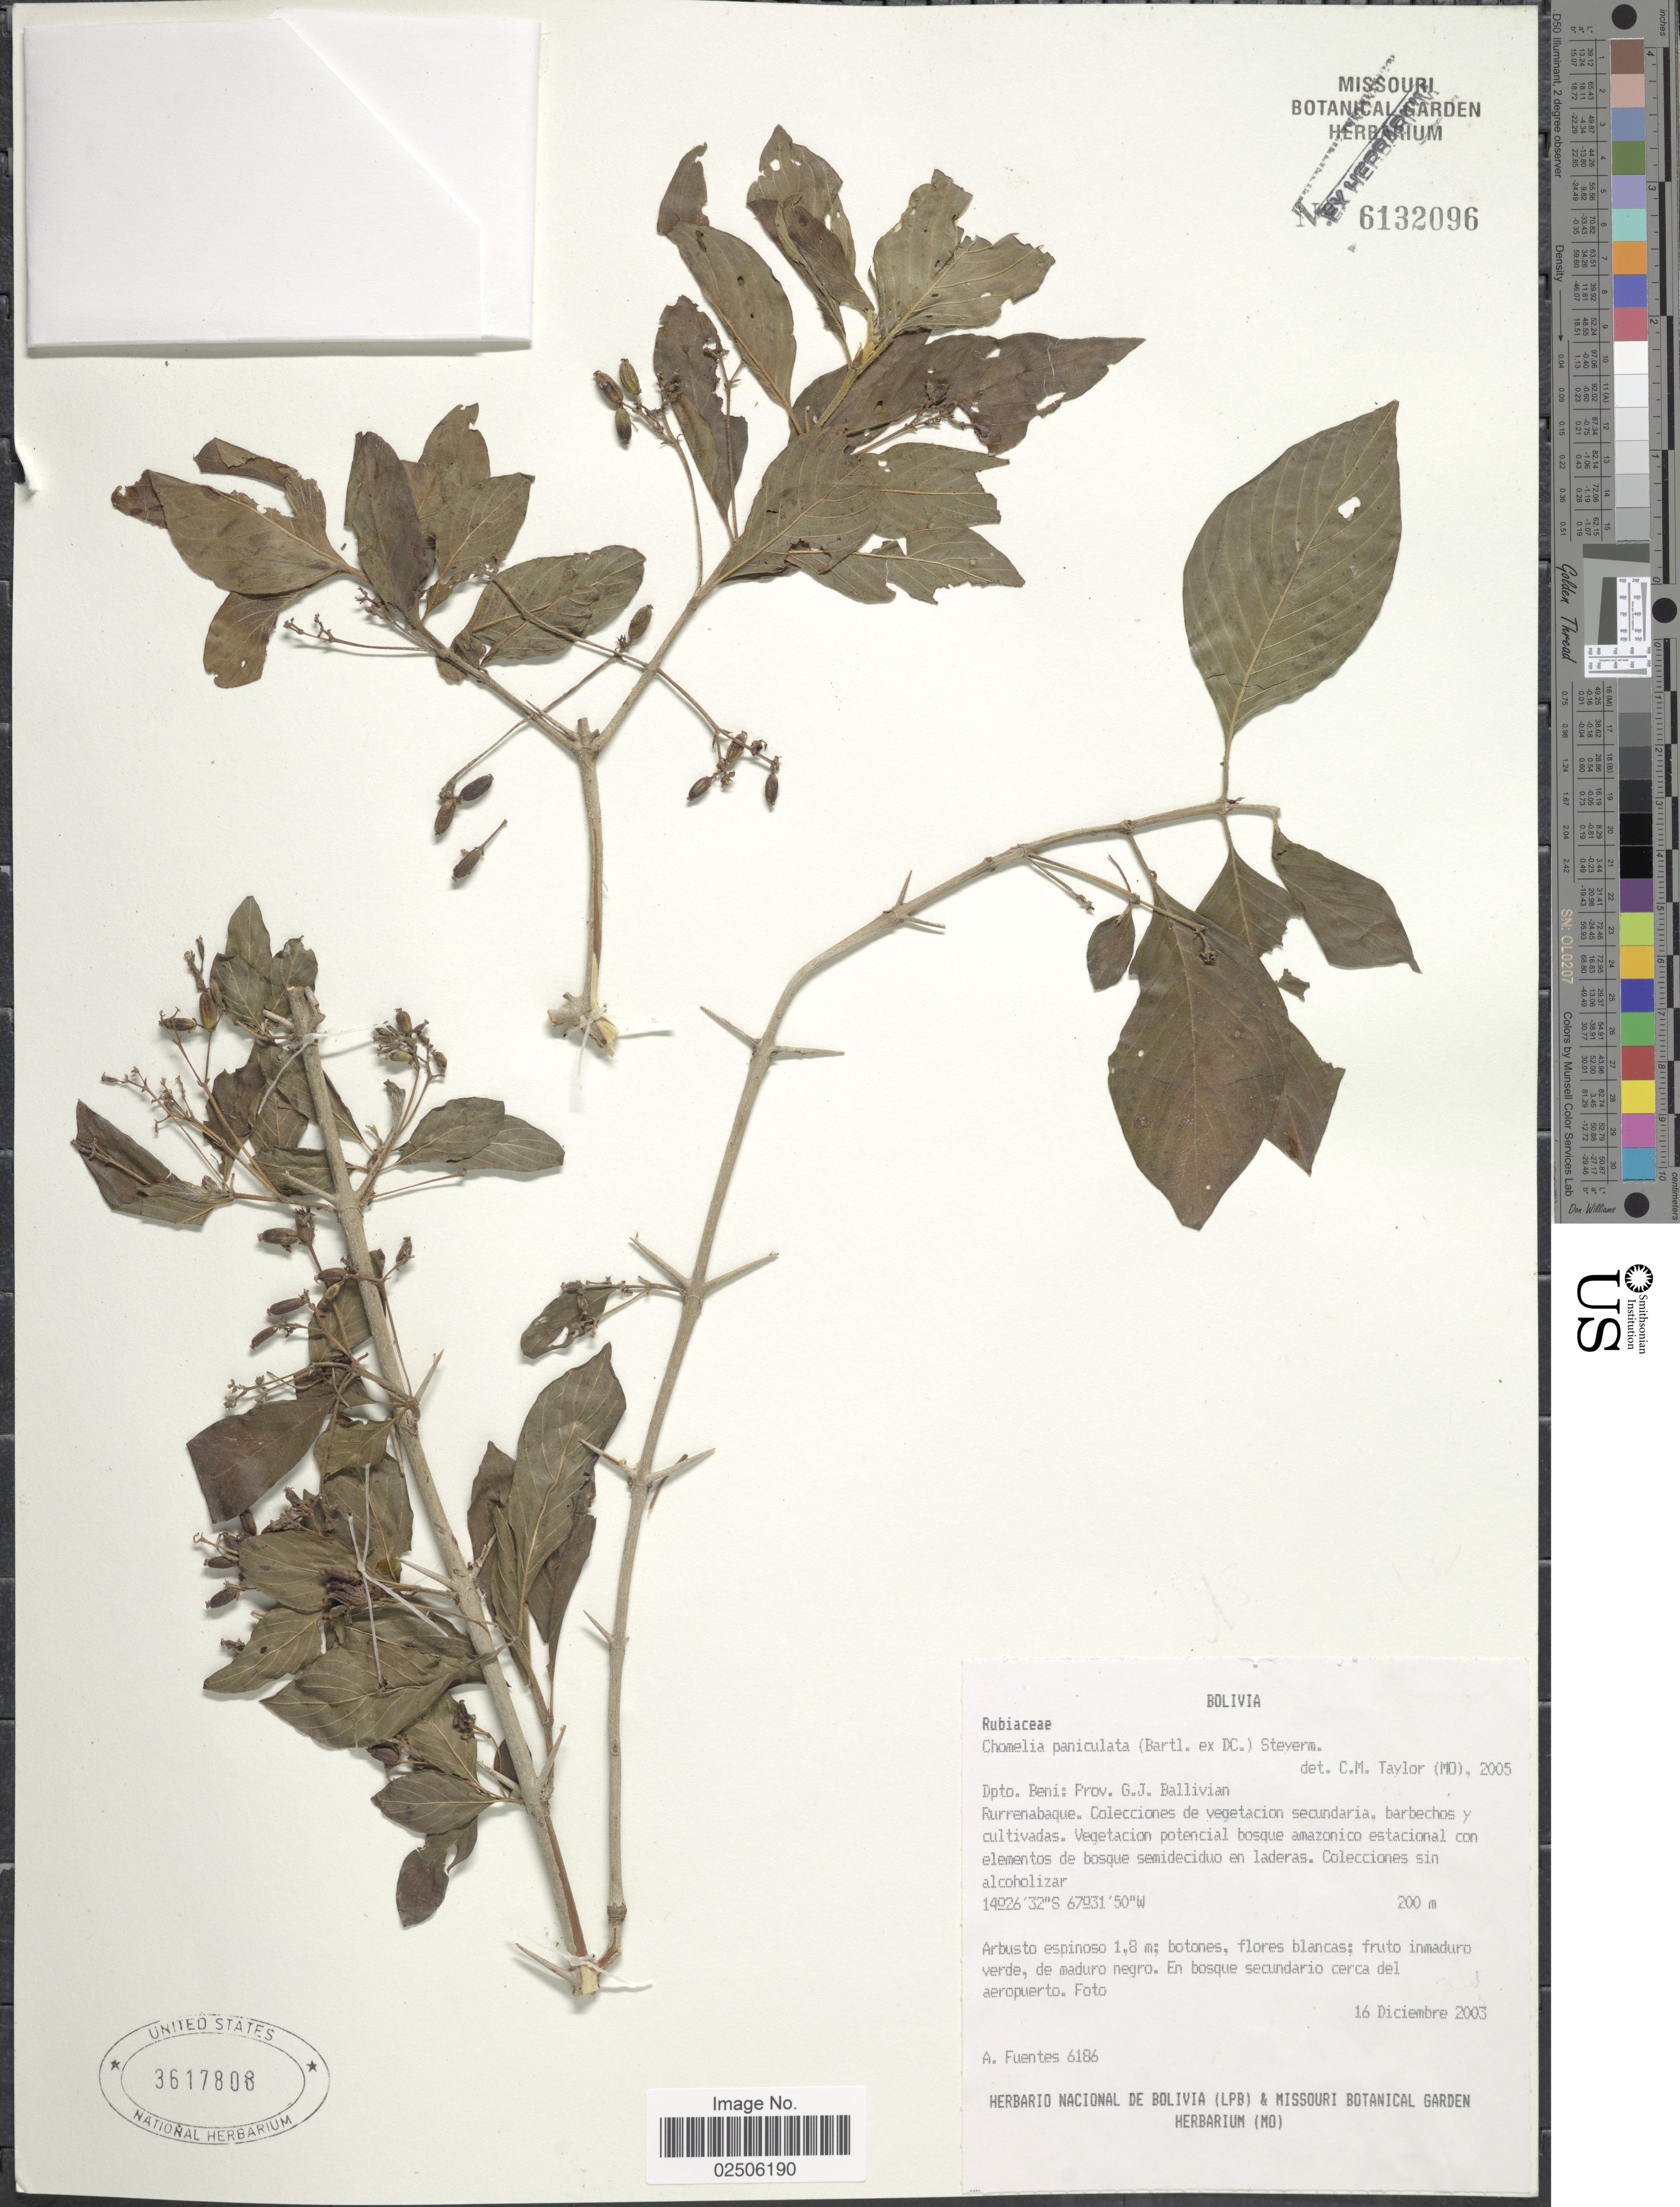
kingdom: Plantae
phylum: Tracheophyta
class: Magnoliopsida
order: Gentianales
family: Rubiaceae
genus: Chomelia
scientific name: Chomelia paniculata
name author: (Bartl. ex DC.) Steyerm.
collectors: A. Fuentes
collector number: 6186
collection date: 2003-12-16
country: Bolivia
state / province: Beni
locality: Prov. G.J. Ballivian, Rurrenabaque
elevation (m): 200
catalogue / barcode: US 3617808